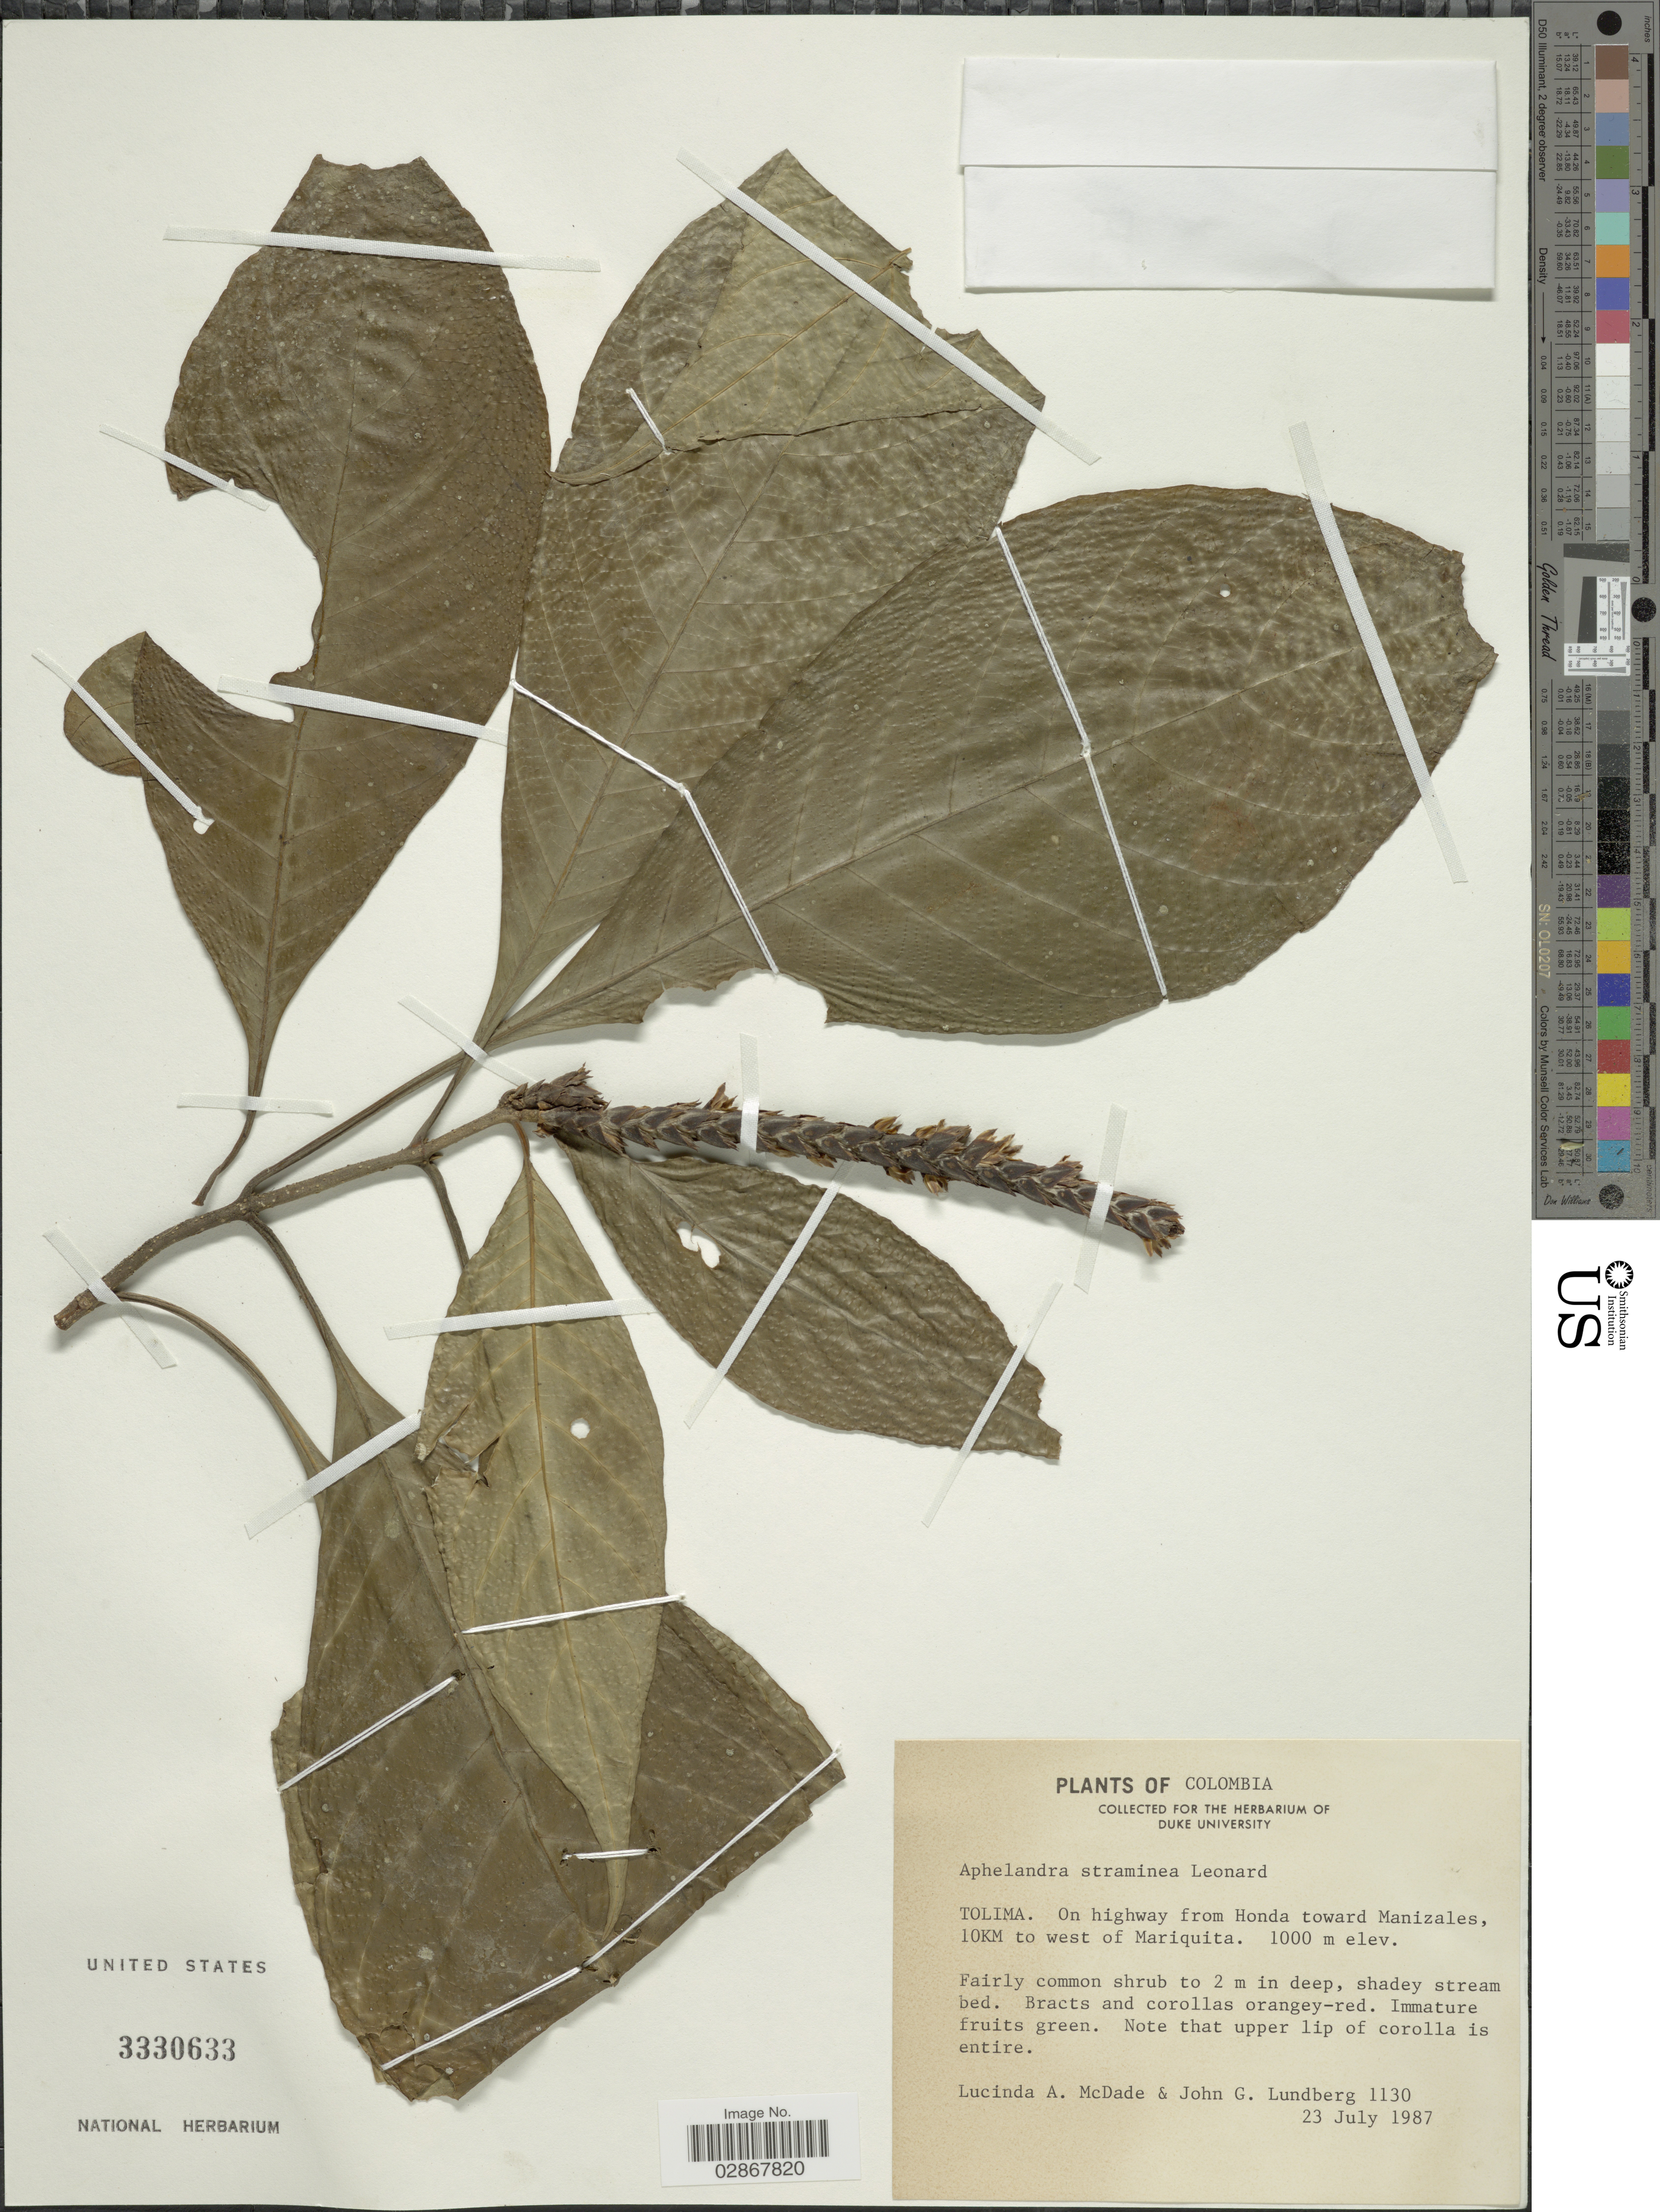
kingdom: Plantae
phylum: Tracheophyta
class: Magnoliopsida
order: Lamiales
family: Acanthaceae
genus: Aphelandra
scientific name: Aphelandra straminea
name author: Leonard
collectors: L. McDade & J. Lundberg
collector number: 1130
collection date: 1987-07-23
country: Colombia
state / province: Tolima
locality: On highway from Honda toward Manizales, 10 km to west of Mariquita.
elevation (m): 1000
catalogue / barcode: US 3330633